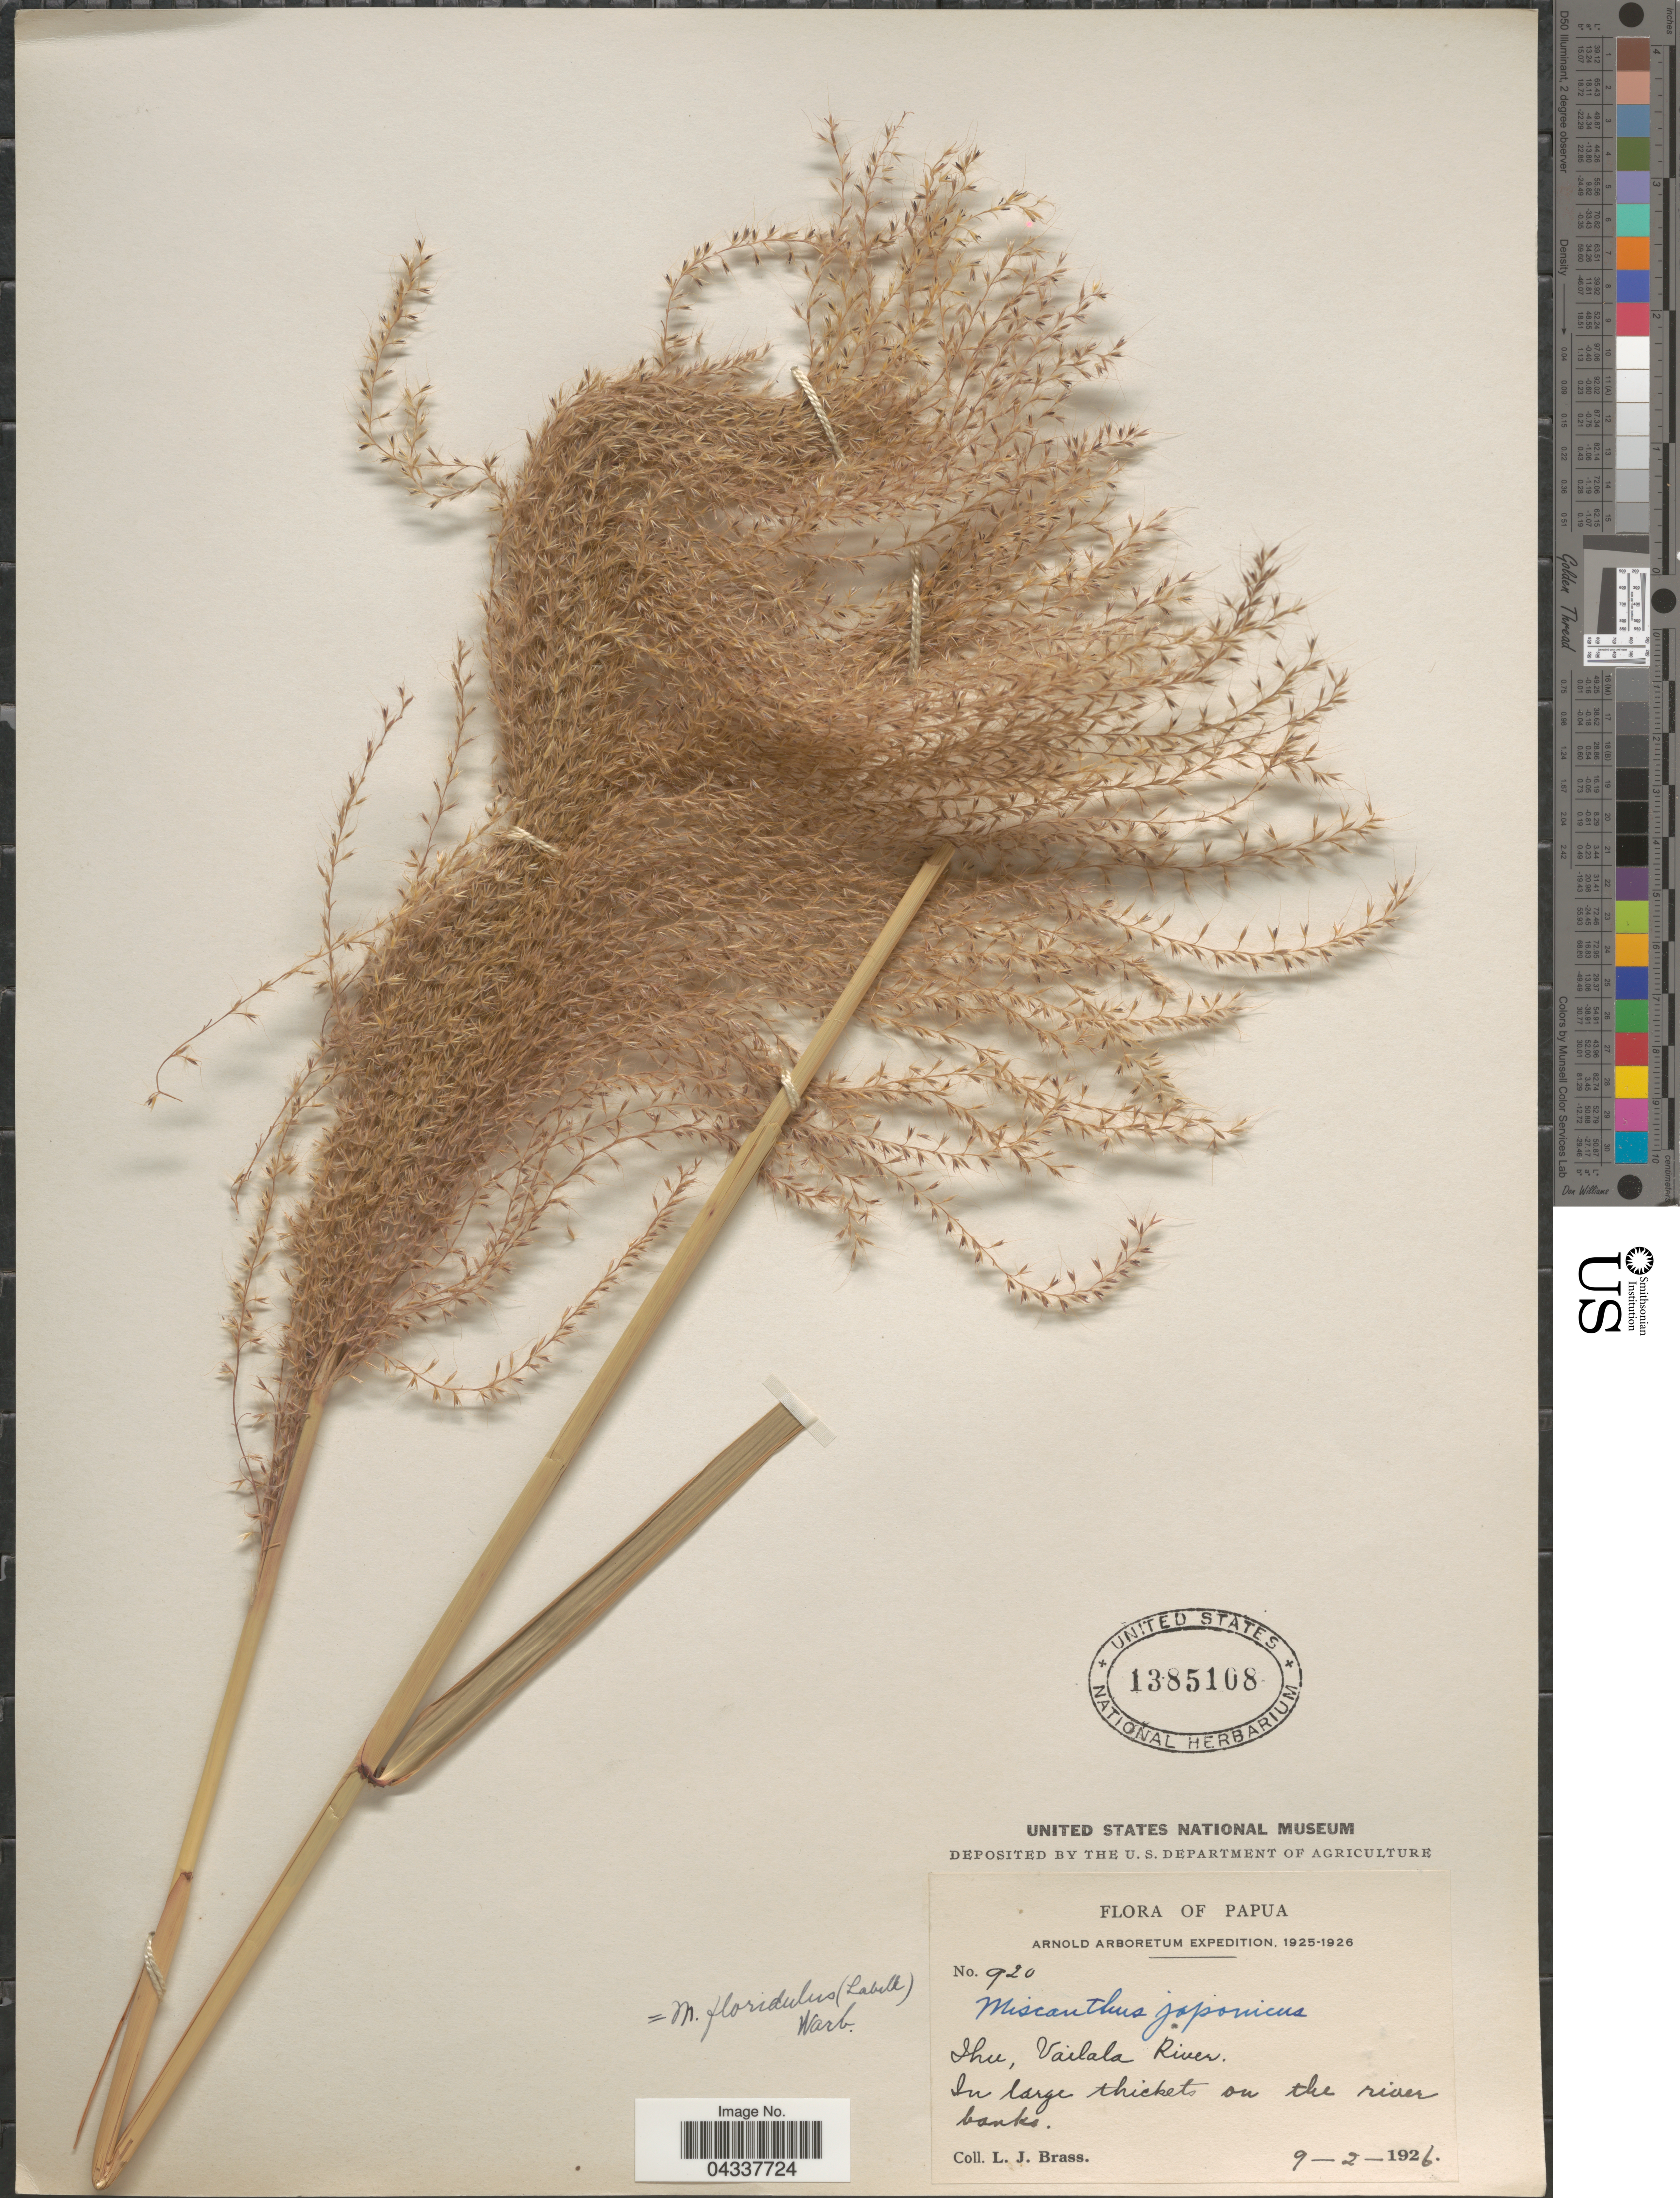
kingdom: Plantae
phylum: Tracheophyta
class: Liliopsida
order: Poales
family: Poaceae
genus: Miscanthus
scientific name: Miscanthus sinensis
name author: Andersson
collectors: L. J. Brass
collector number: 920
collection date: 1926-02-09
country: Papua New Guinea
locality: Papua. Arnold Arboretum Expedition, 1925-1926. Ihu, Vailala River.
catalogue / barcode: US 1385108